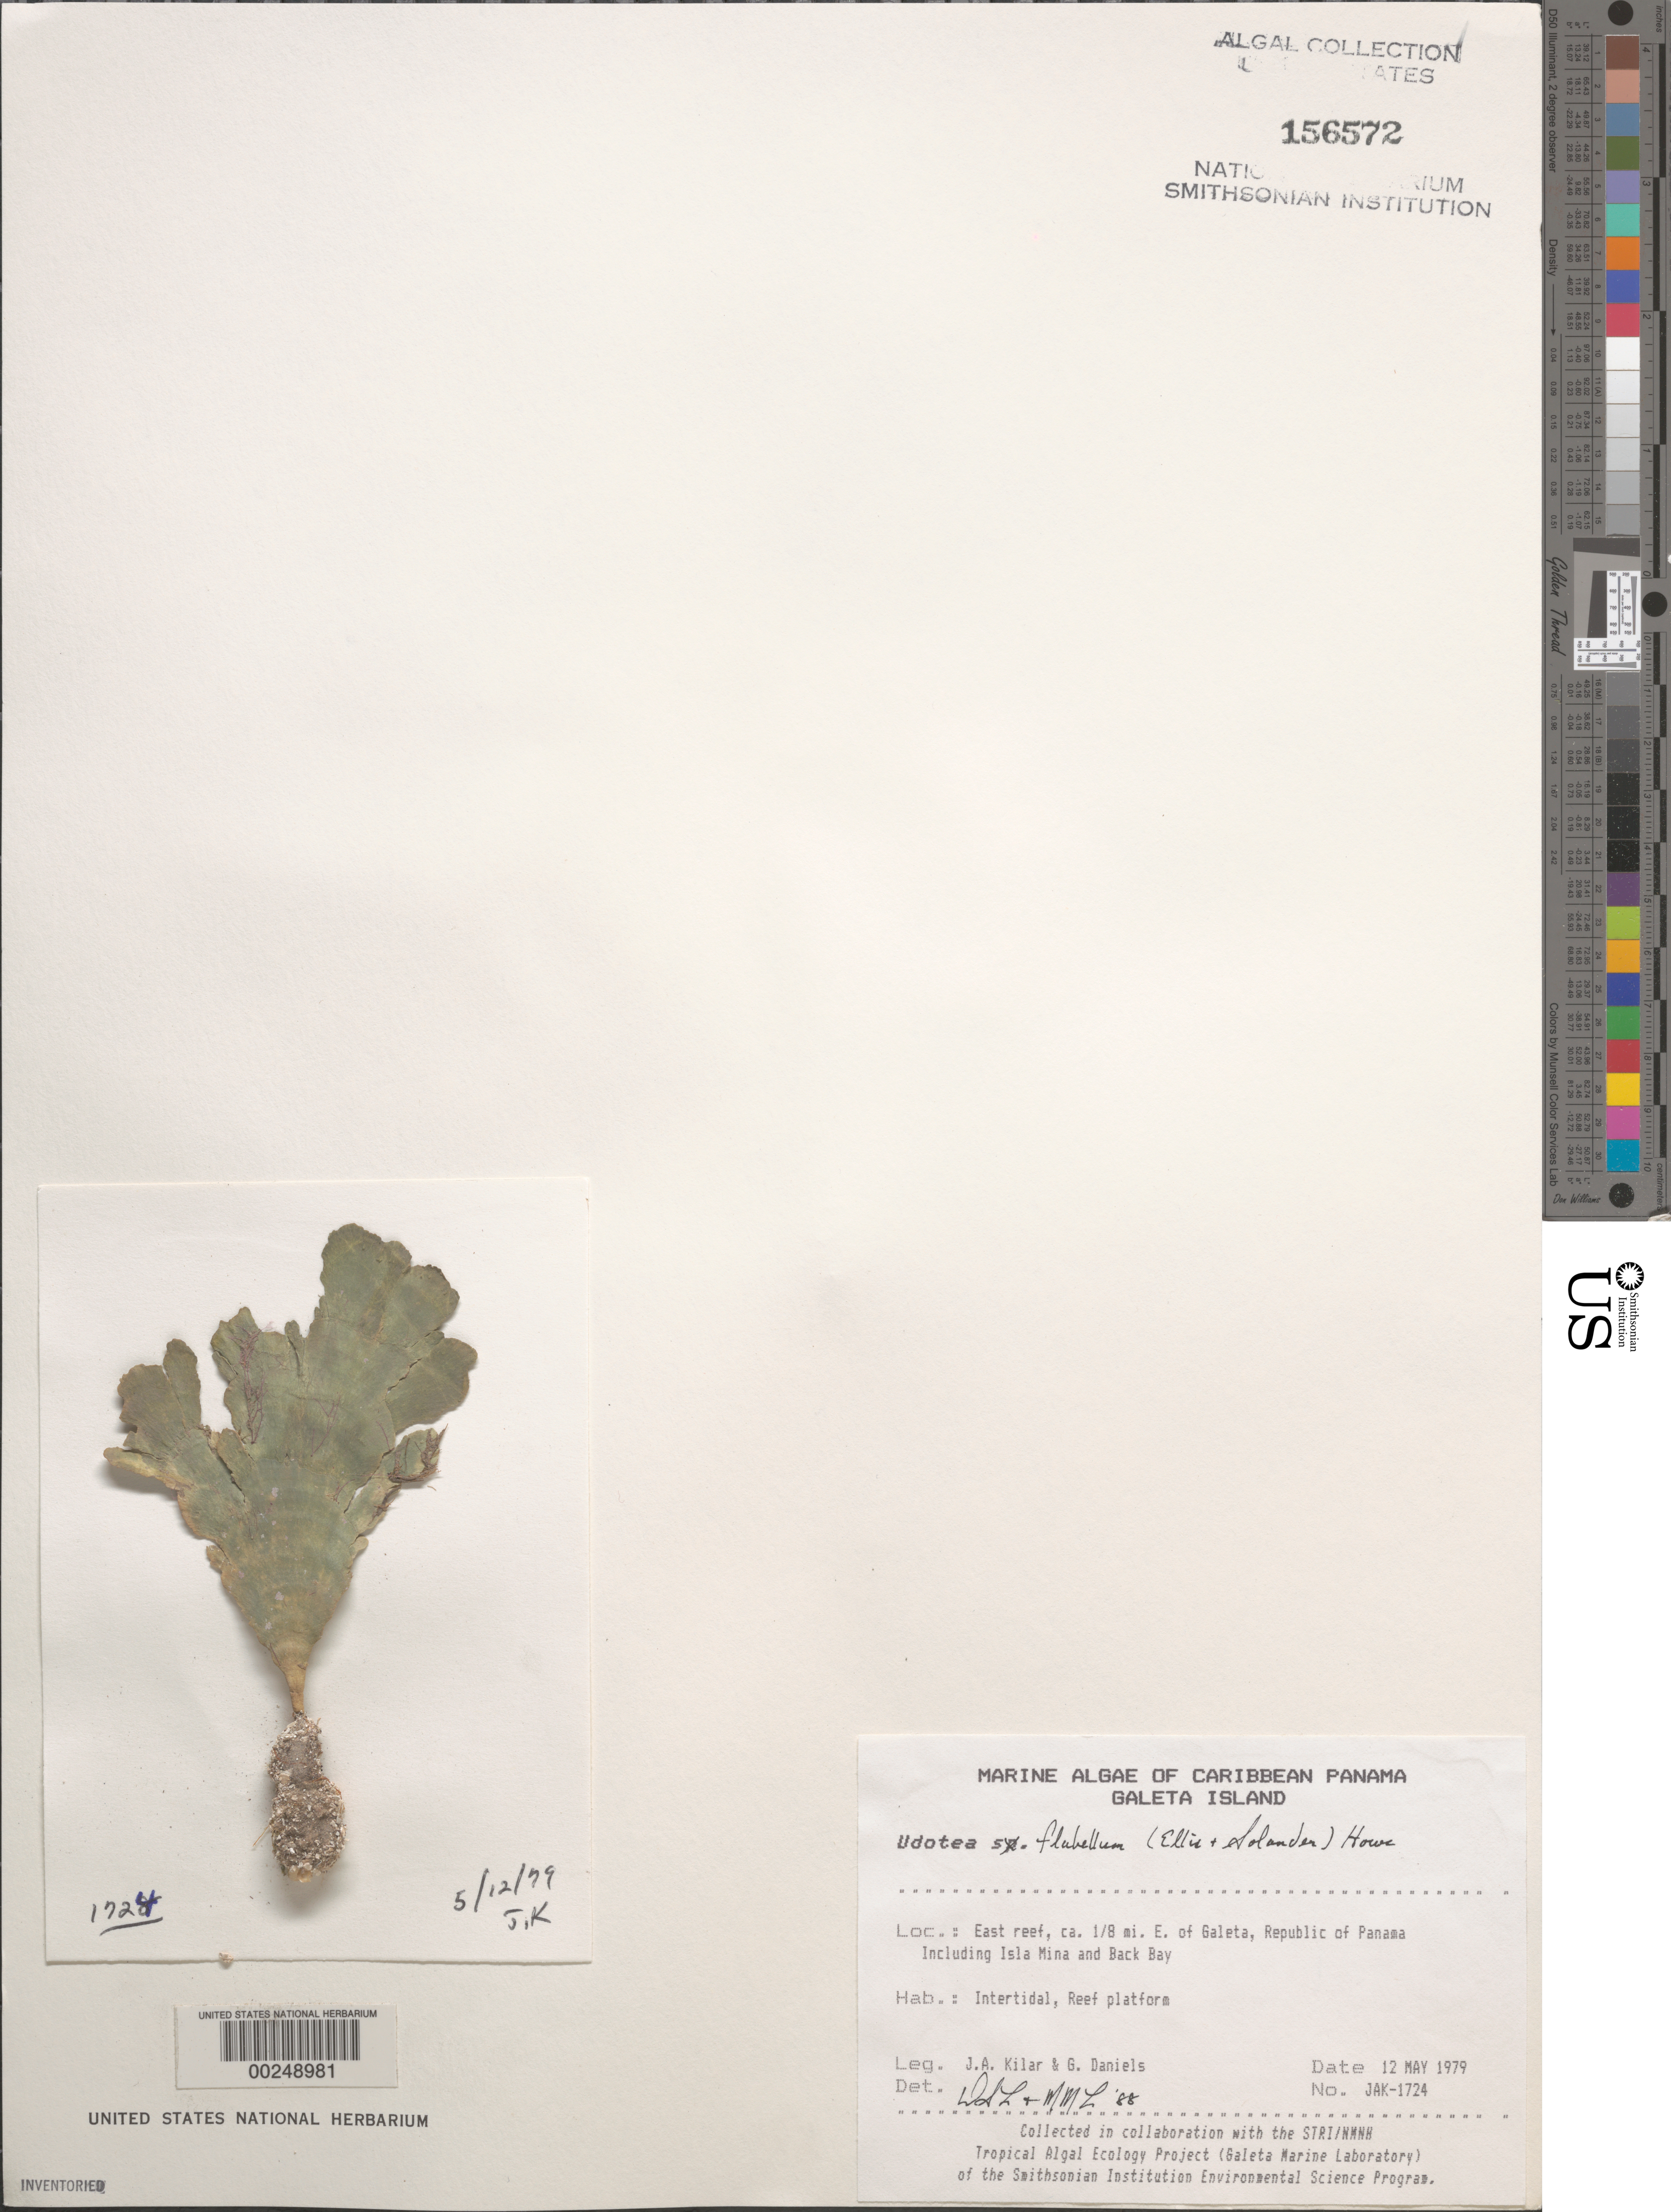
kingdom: Plantae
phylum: Chlorophyta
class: Ulvophyceae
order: Bryopsidales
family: Udoteaceae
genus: Udotea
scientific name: Udotea flabellum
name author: (J. Ellis & Sol.) M. Howe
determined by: Littler, D. S.; Littler, M. M.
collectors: J. A. Kilar & G. S. Daniels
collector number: JAK-1724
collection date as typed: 12 May 1979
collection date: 1979-05-12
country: Panama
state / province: Colón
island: Galeta Island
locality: East Reef, Isla Mina and Back Bay, ca. 1/8th mile east of Galeta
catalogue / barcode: US 156572